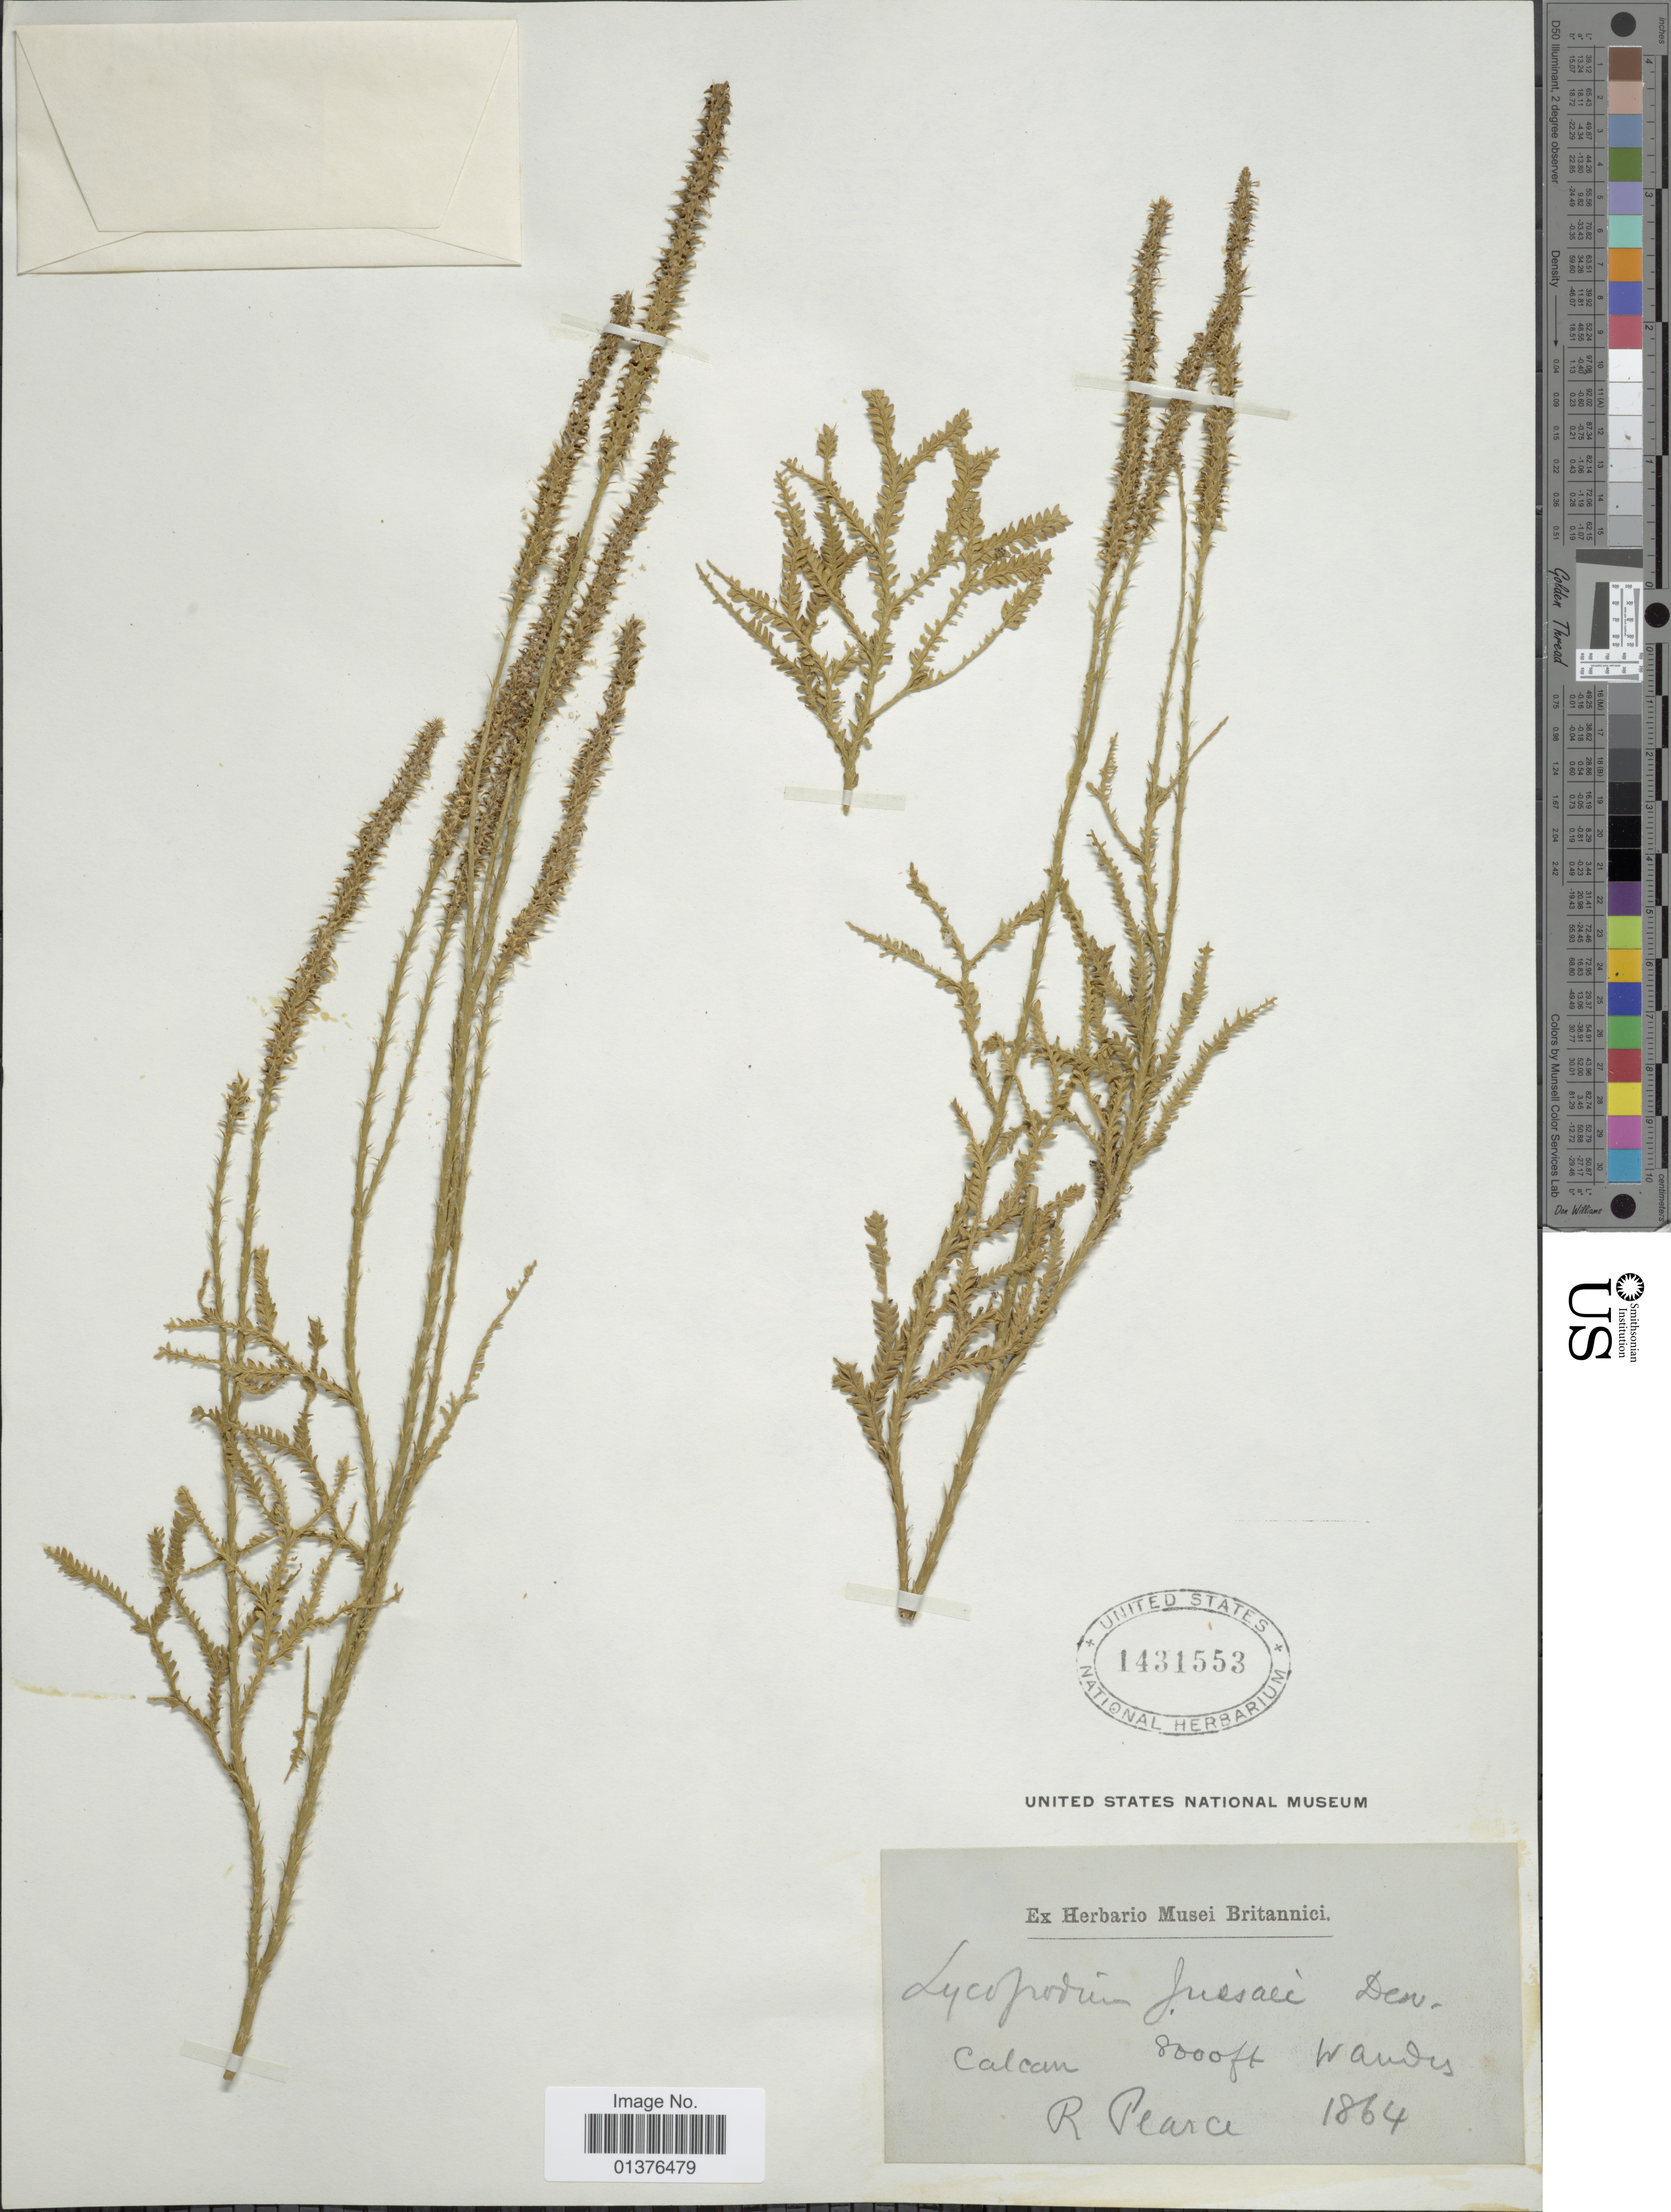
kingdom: Plantae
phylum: Tracheophyta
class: Lycopodiopsida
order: Lycopodiales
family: Lycopodiaceae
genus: Diphasium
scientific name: Diphasium jussiaei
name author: (Desv.) C. Presl ex Rothm.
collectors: R. Pearce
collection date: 1864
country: Bolivia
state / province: La Paz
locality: Calcan [Caican]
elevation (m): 2438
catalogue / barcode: US 1431553